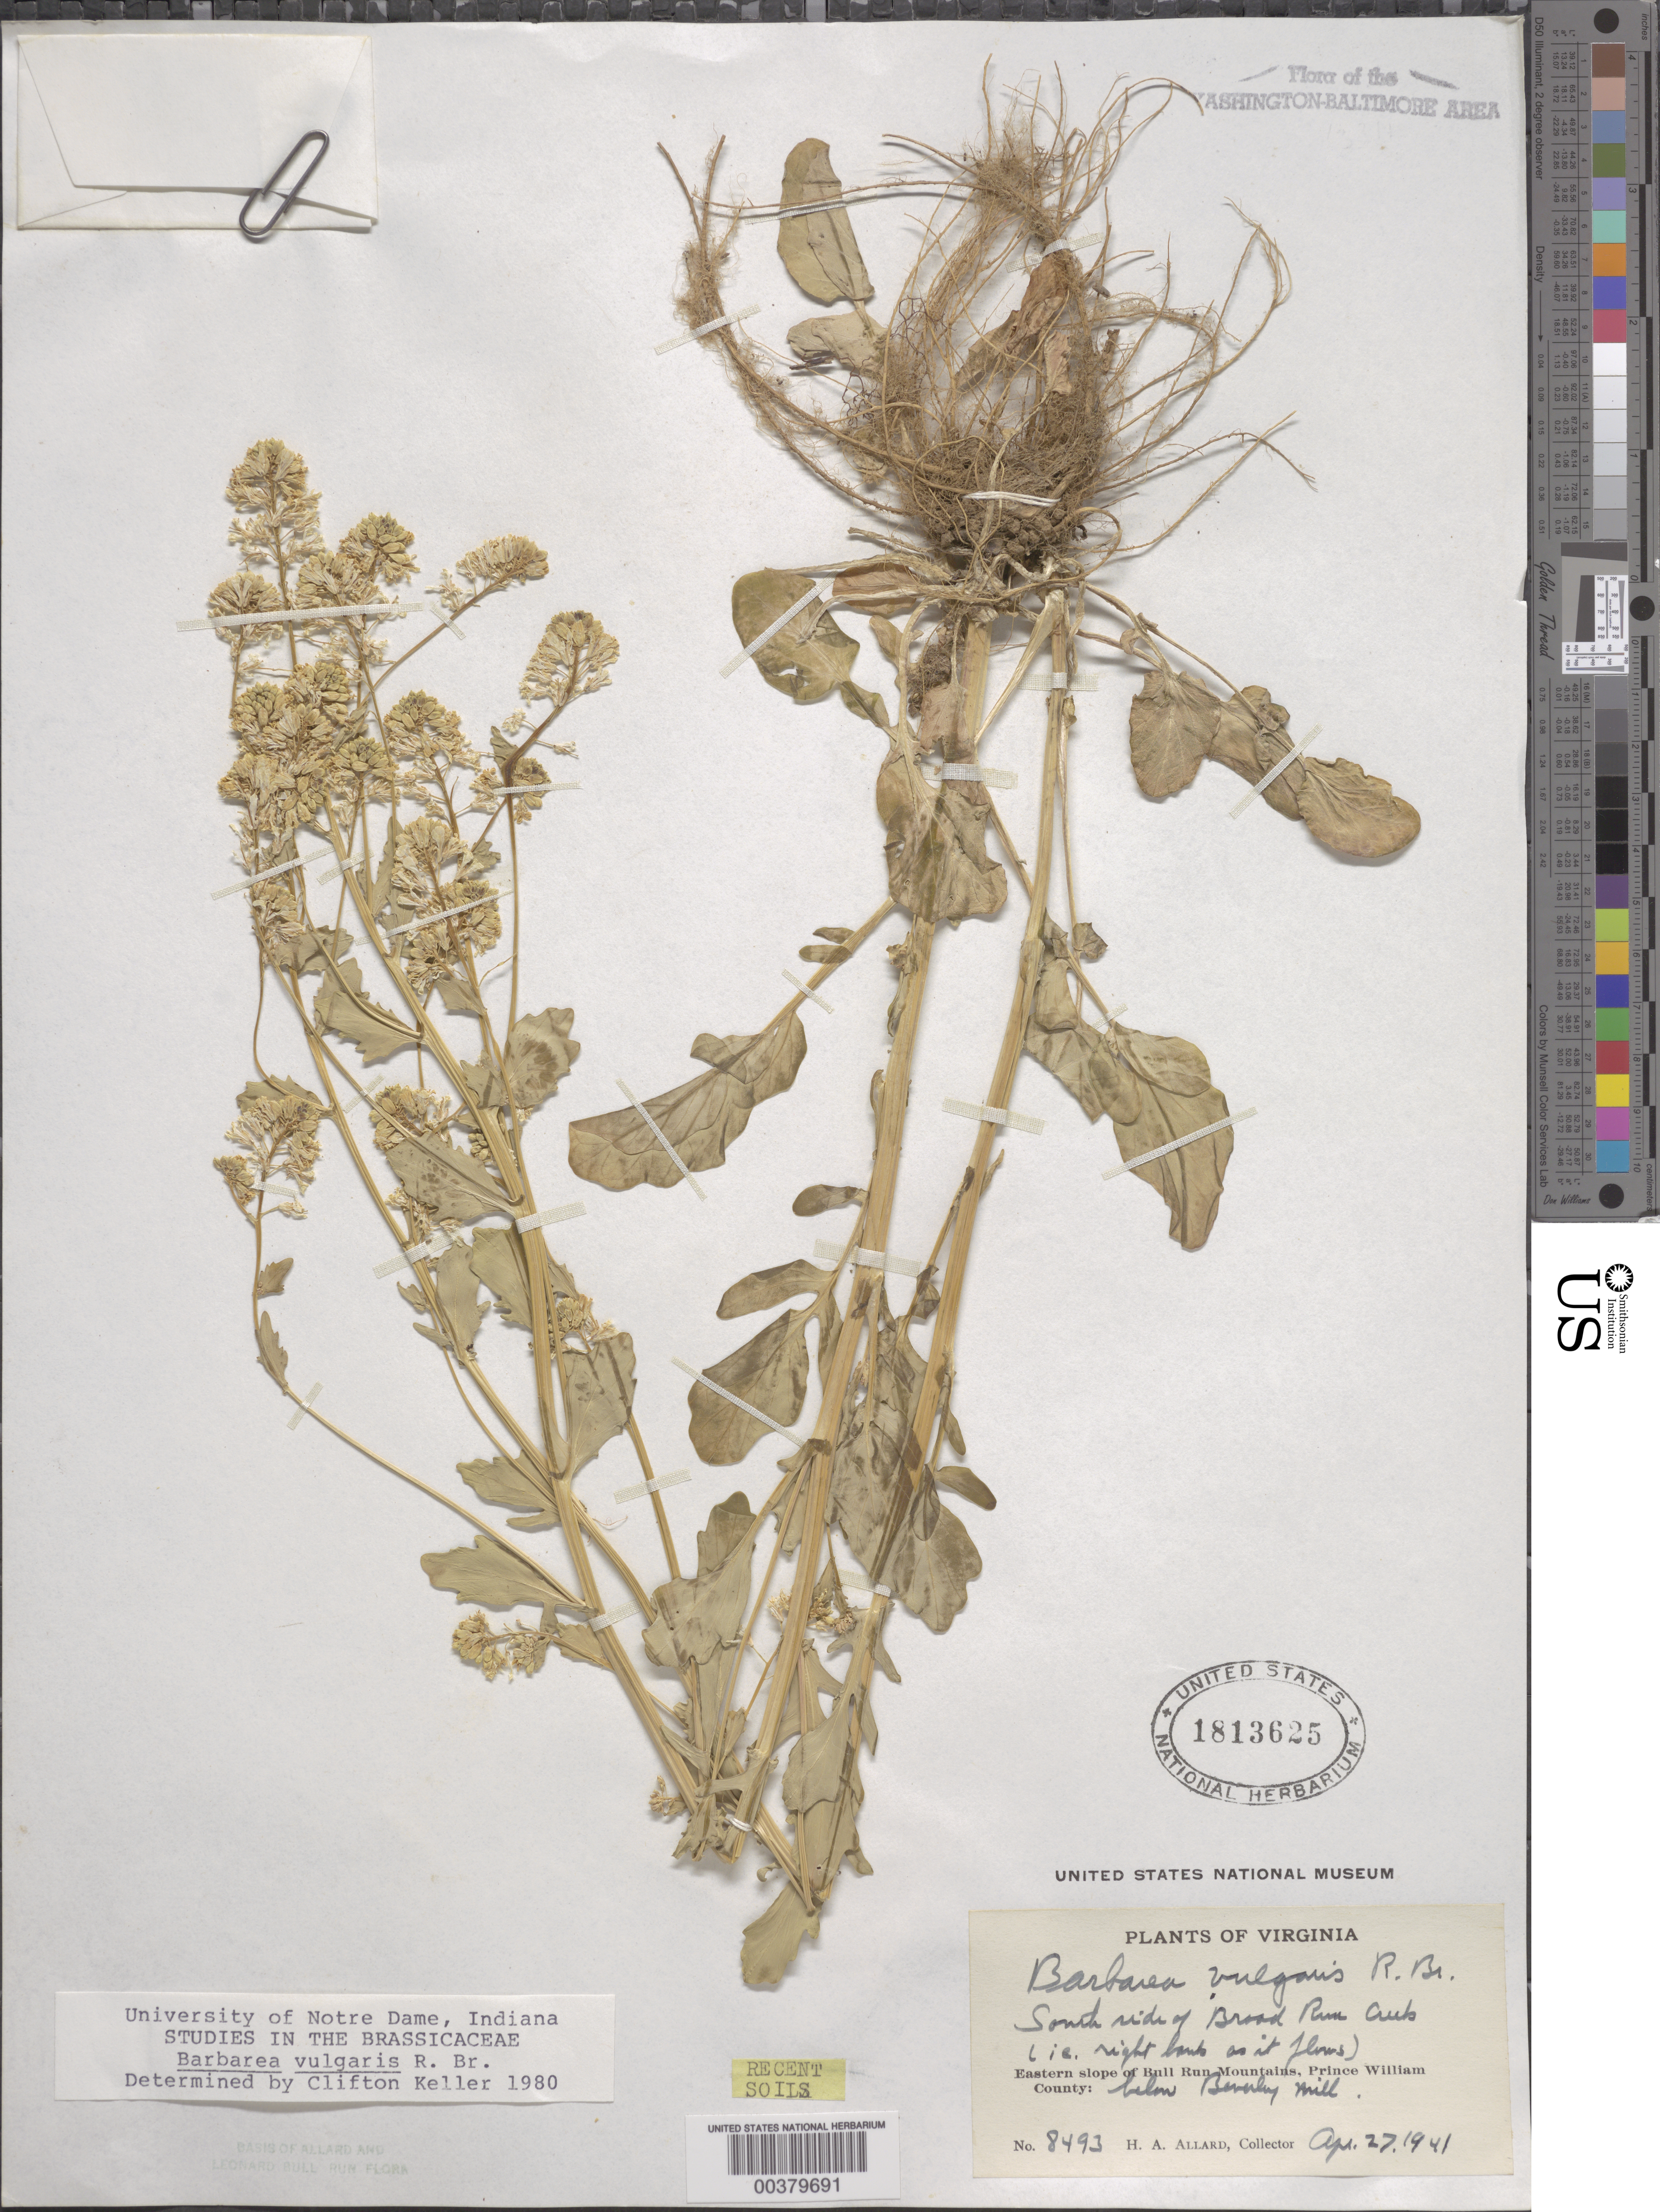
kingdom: Plantae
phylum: Tracheophyta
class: Magnoliopsida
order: Brassicales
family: Brassicaceae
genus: Barbarea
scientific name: Barbarea vulgaris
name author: W.T. Aiton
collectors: H. A. Allard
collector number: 8493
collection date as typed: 27 Apr 1941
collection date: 1941-04-27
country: United States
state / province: Virginia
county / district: Prince William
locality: Broad Run below Beverley Mill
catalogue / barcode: US 1813625